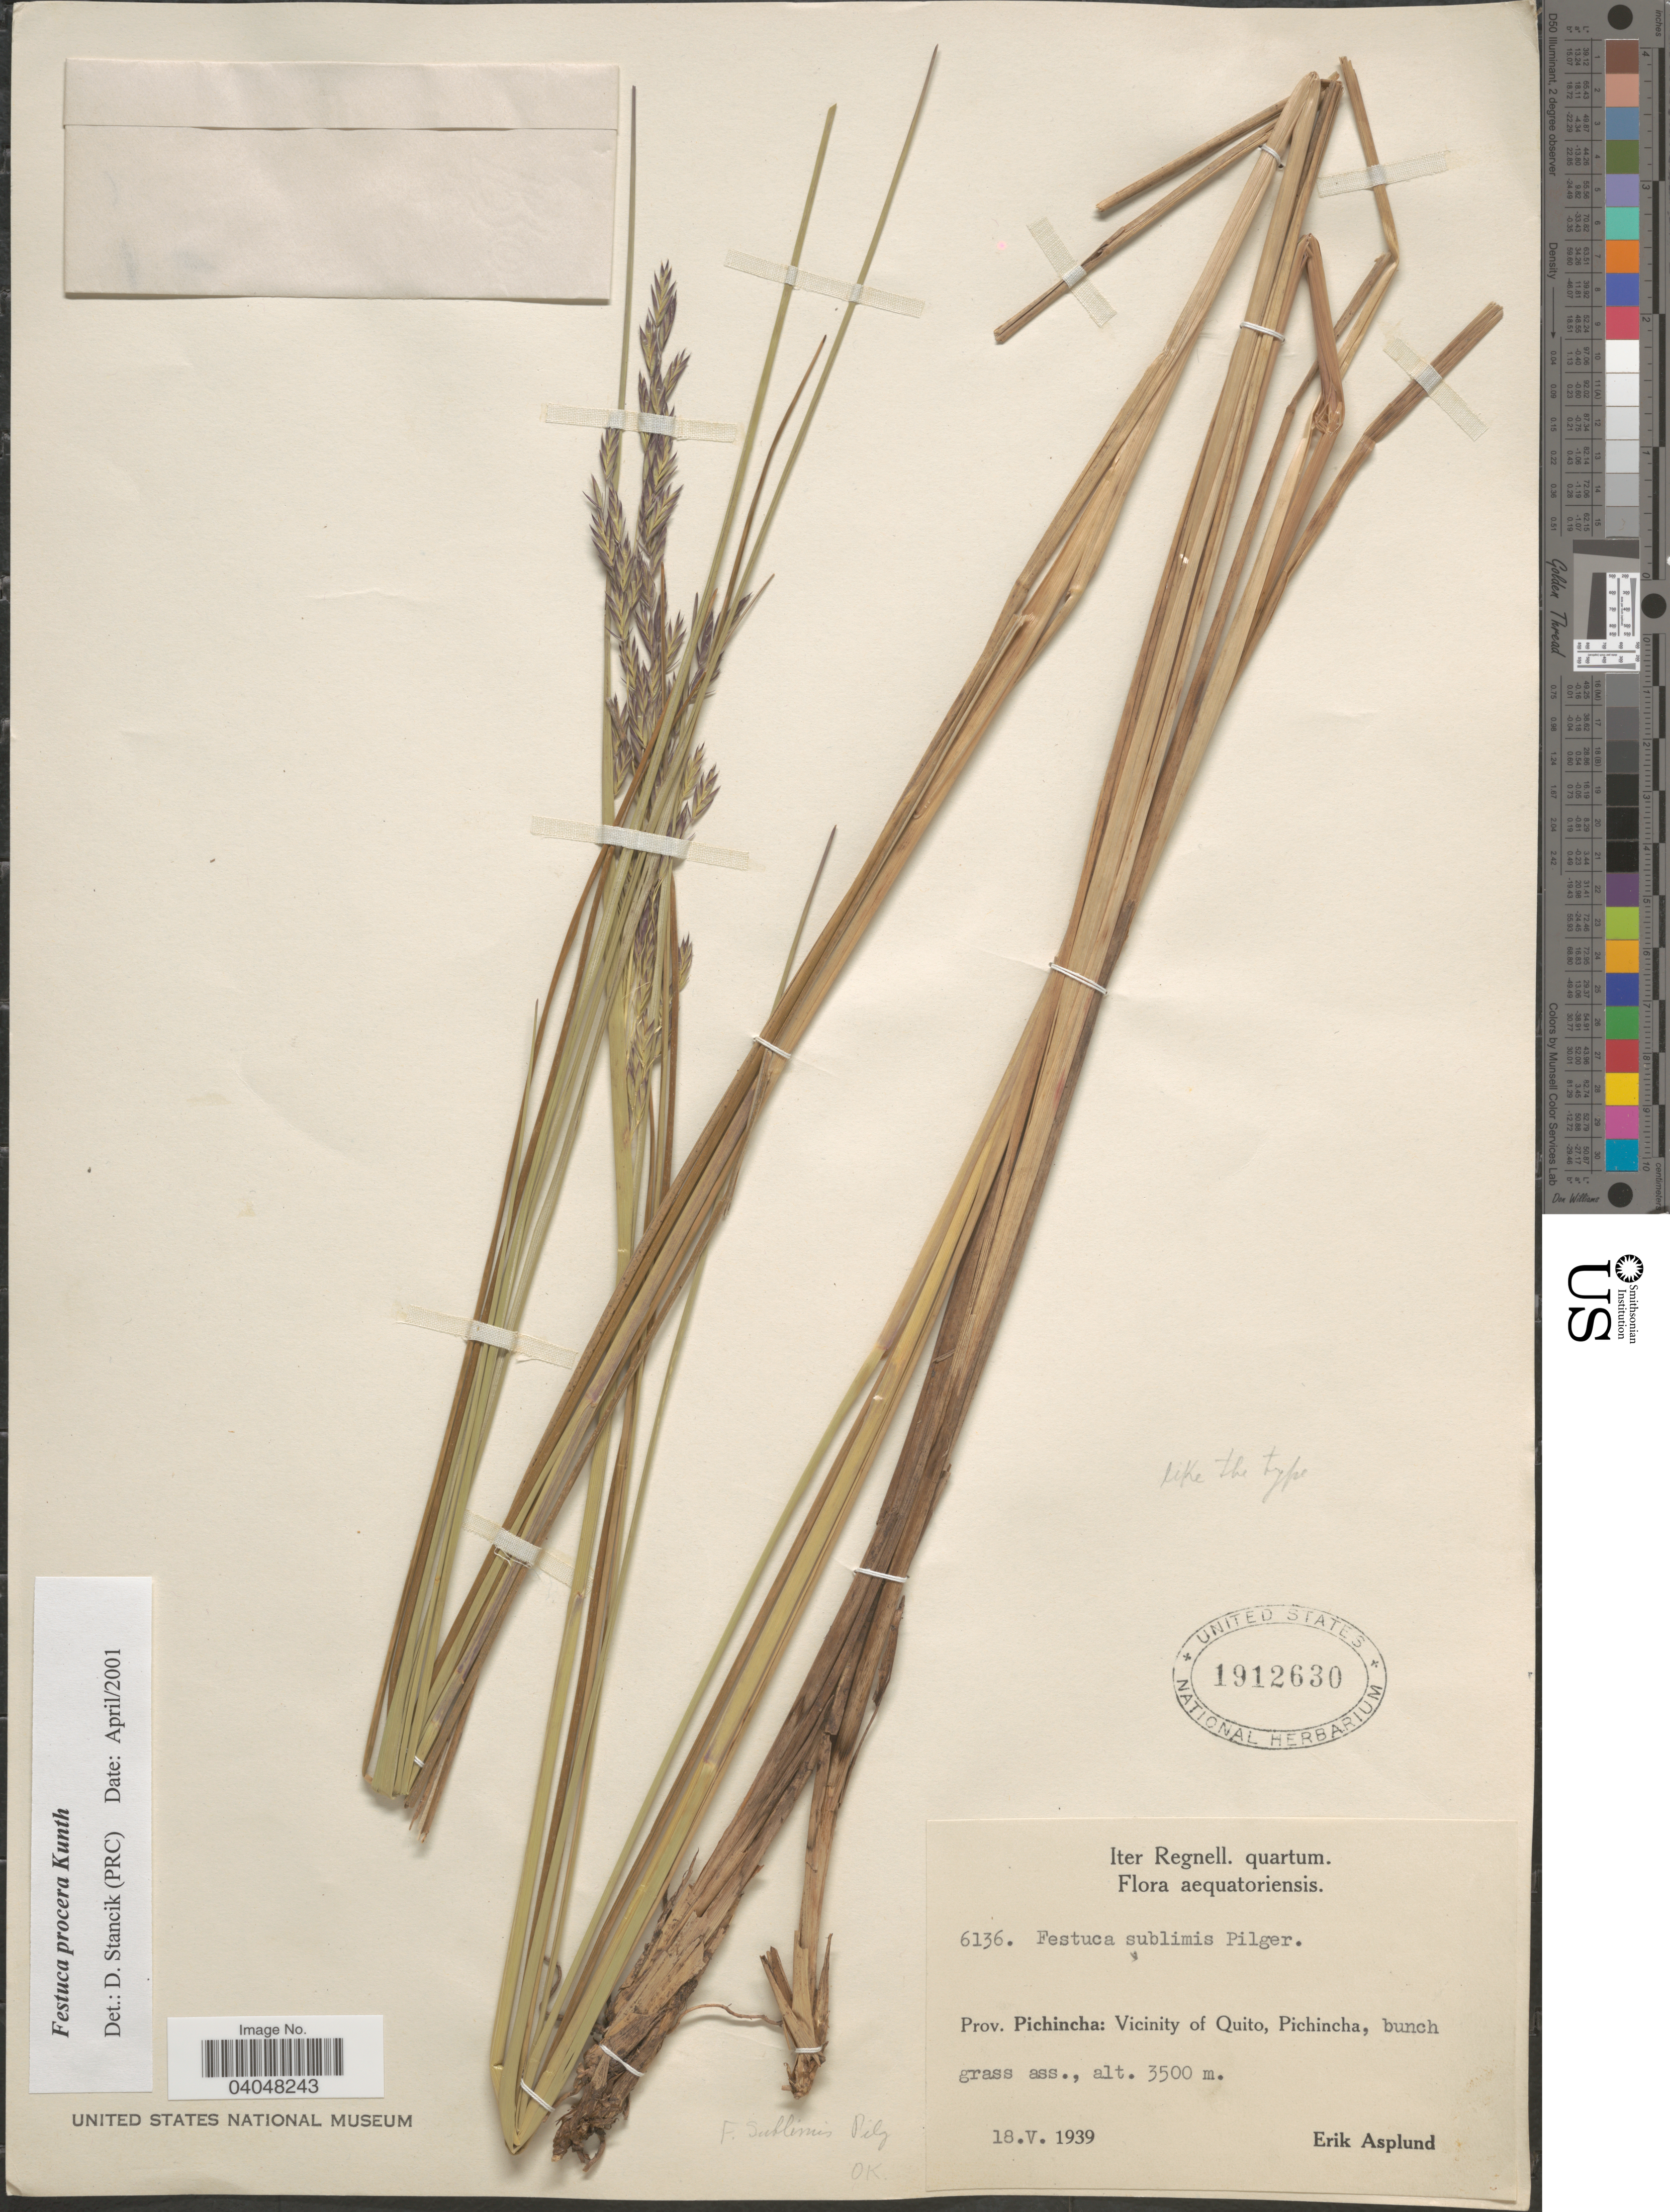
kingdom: Plantae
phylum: Tracheophyta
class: Liliopsida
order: Poales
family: Poaceae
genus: Festuca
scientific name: Festuca procera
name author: Kunth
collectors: E. Asplund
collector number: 6136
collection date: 1939-05-18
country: Ecuador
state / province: Pichincha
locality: Vicinity of Quito, Pichincha.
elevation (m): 3500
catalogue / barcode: US 1912630